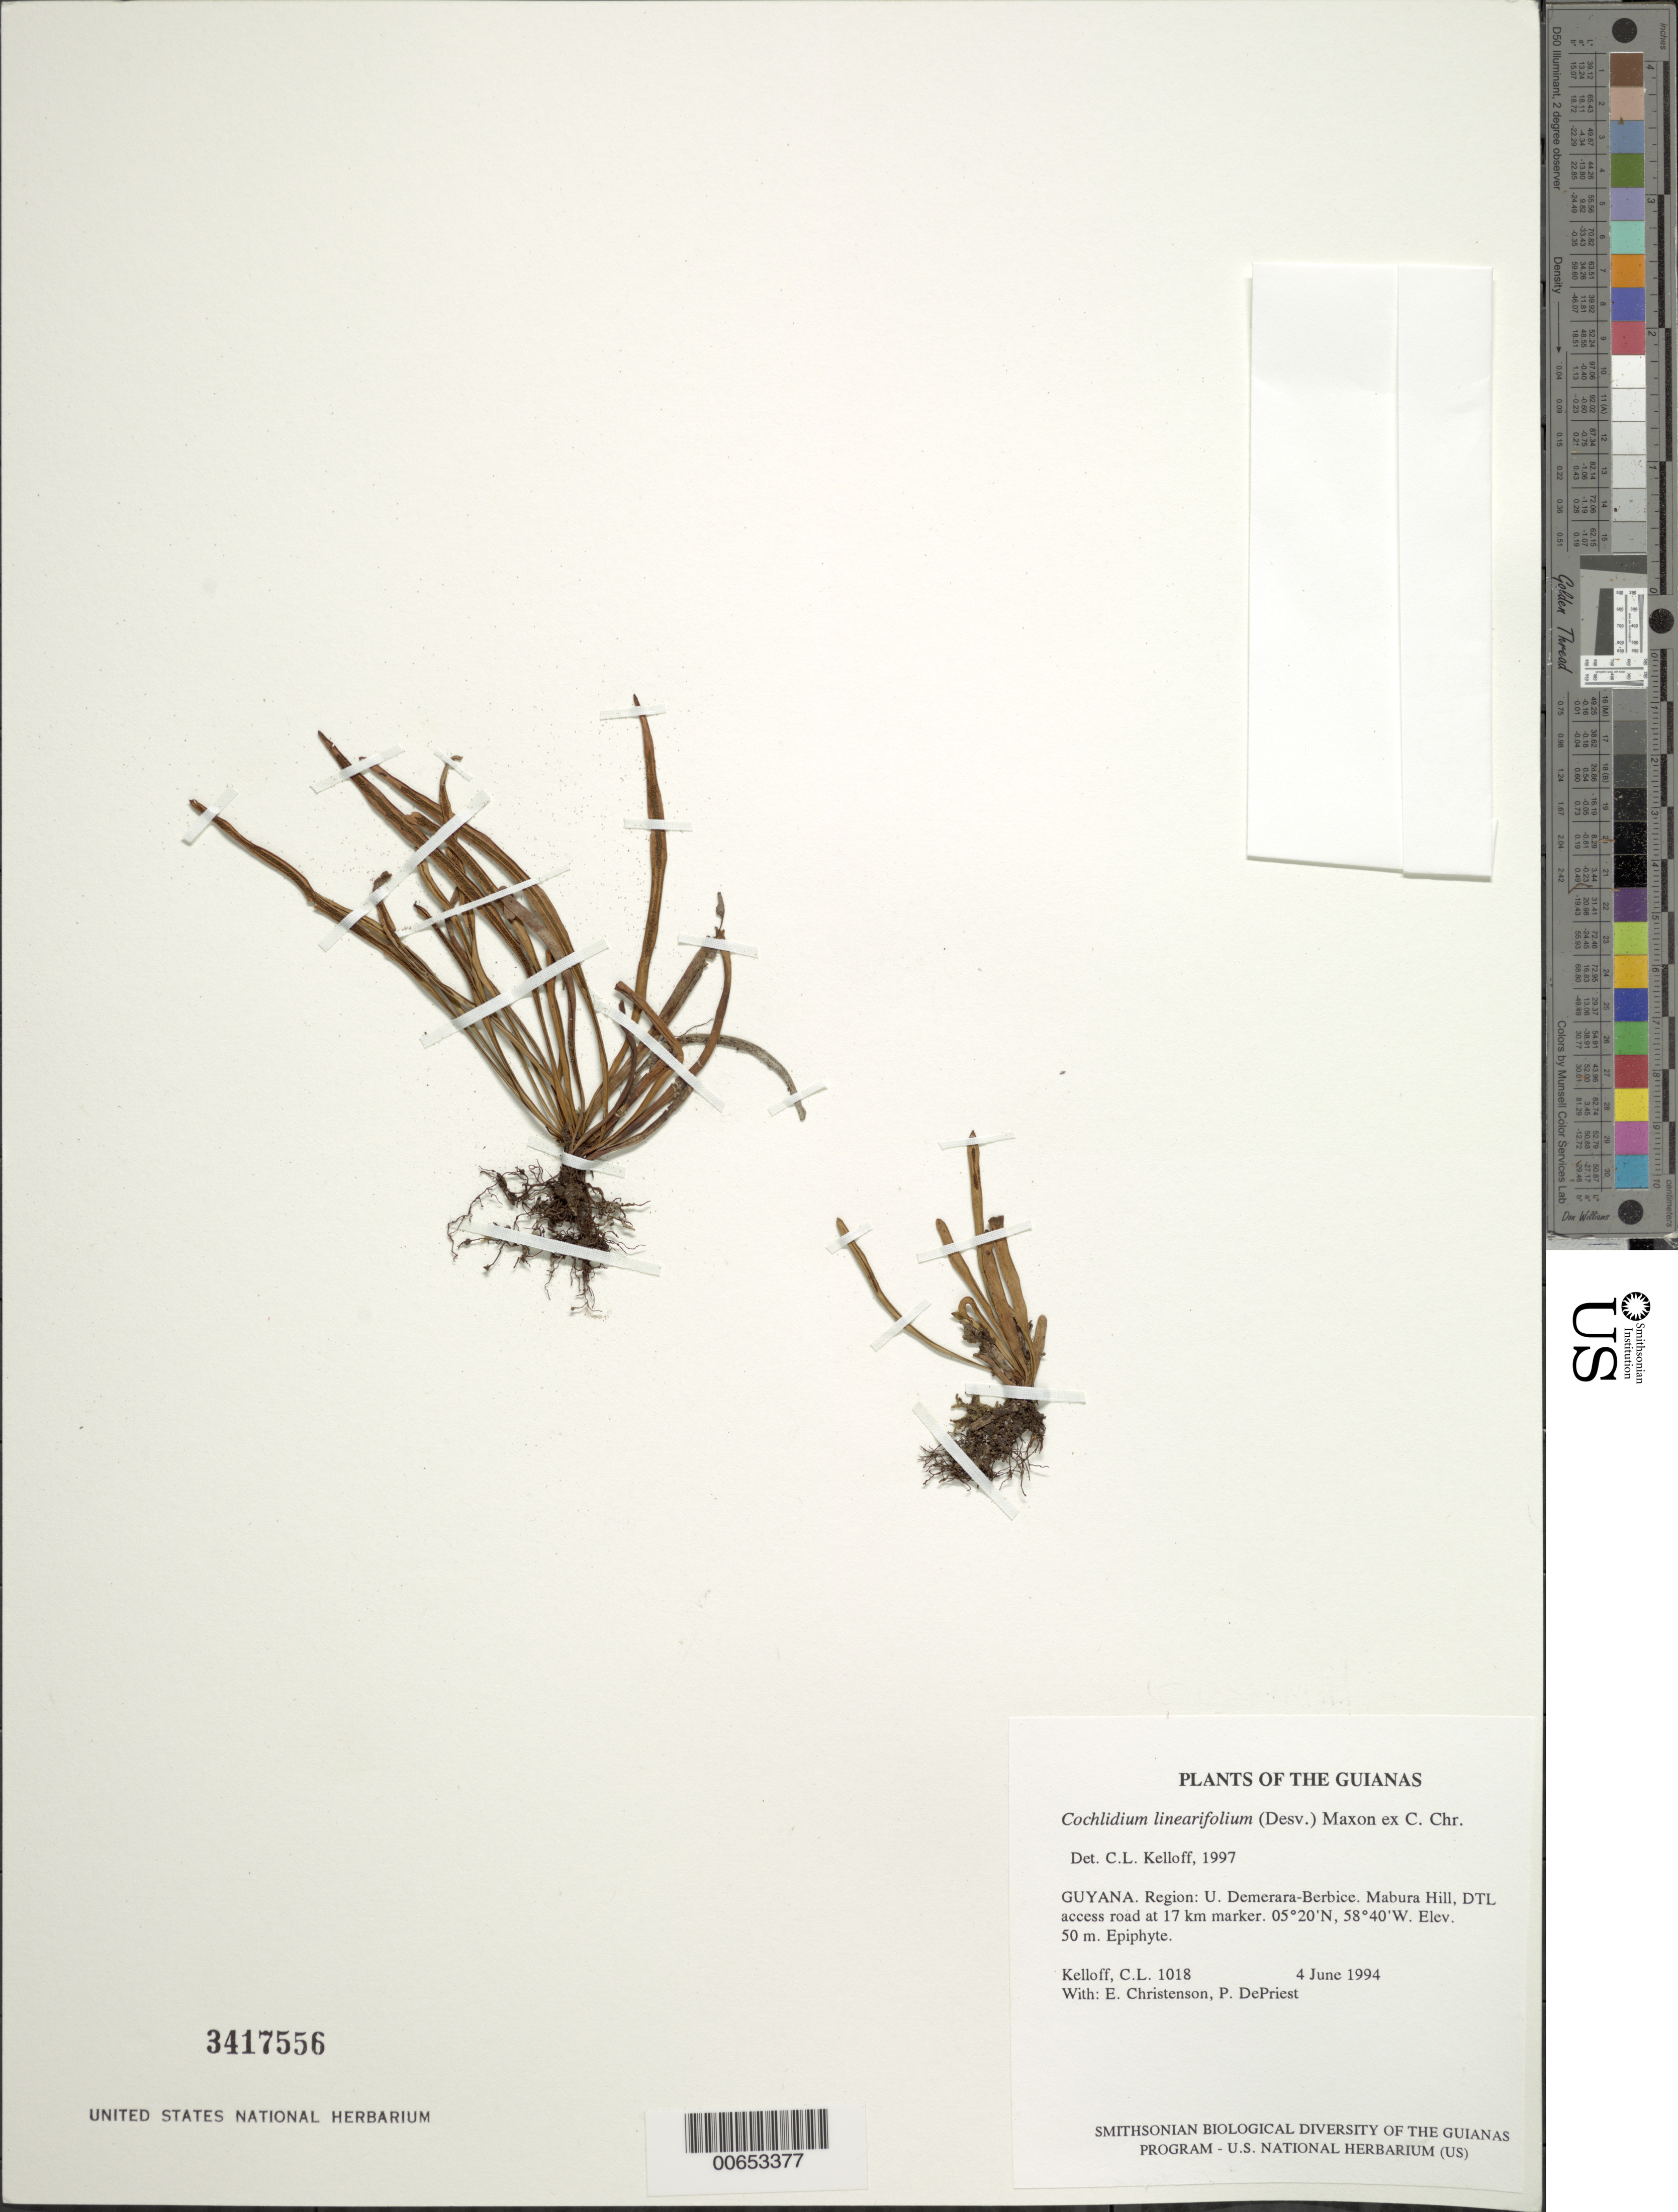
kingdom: Plantae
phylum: Tracheophyta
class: Polypodiopsida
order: Polypodiales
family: Polypodiaceae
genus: Cochlidium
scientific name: Cochlidium linearifolium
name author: (Desv.) Maxon ex C. Chr.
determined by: Kelloff, Carol L., (US), Smithsonian Institution - National Museum of Natural History (UNITED STATES)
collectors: C. L. Kelloff, E. A. Christenson & P. DePriest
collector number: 1018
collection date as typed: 4 June 1994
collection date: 1994-06-04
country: Guyana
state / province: U. Demerara-Berbice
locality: Mabura Hill, DTL access road at 17 km marker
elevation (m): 50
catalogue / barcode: US 3417556